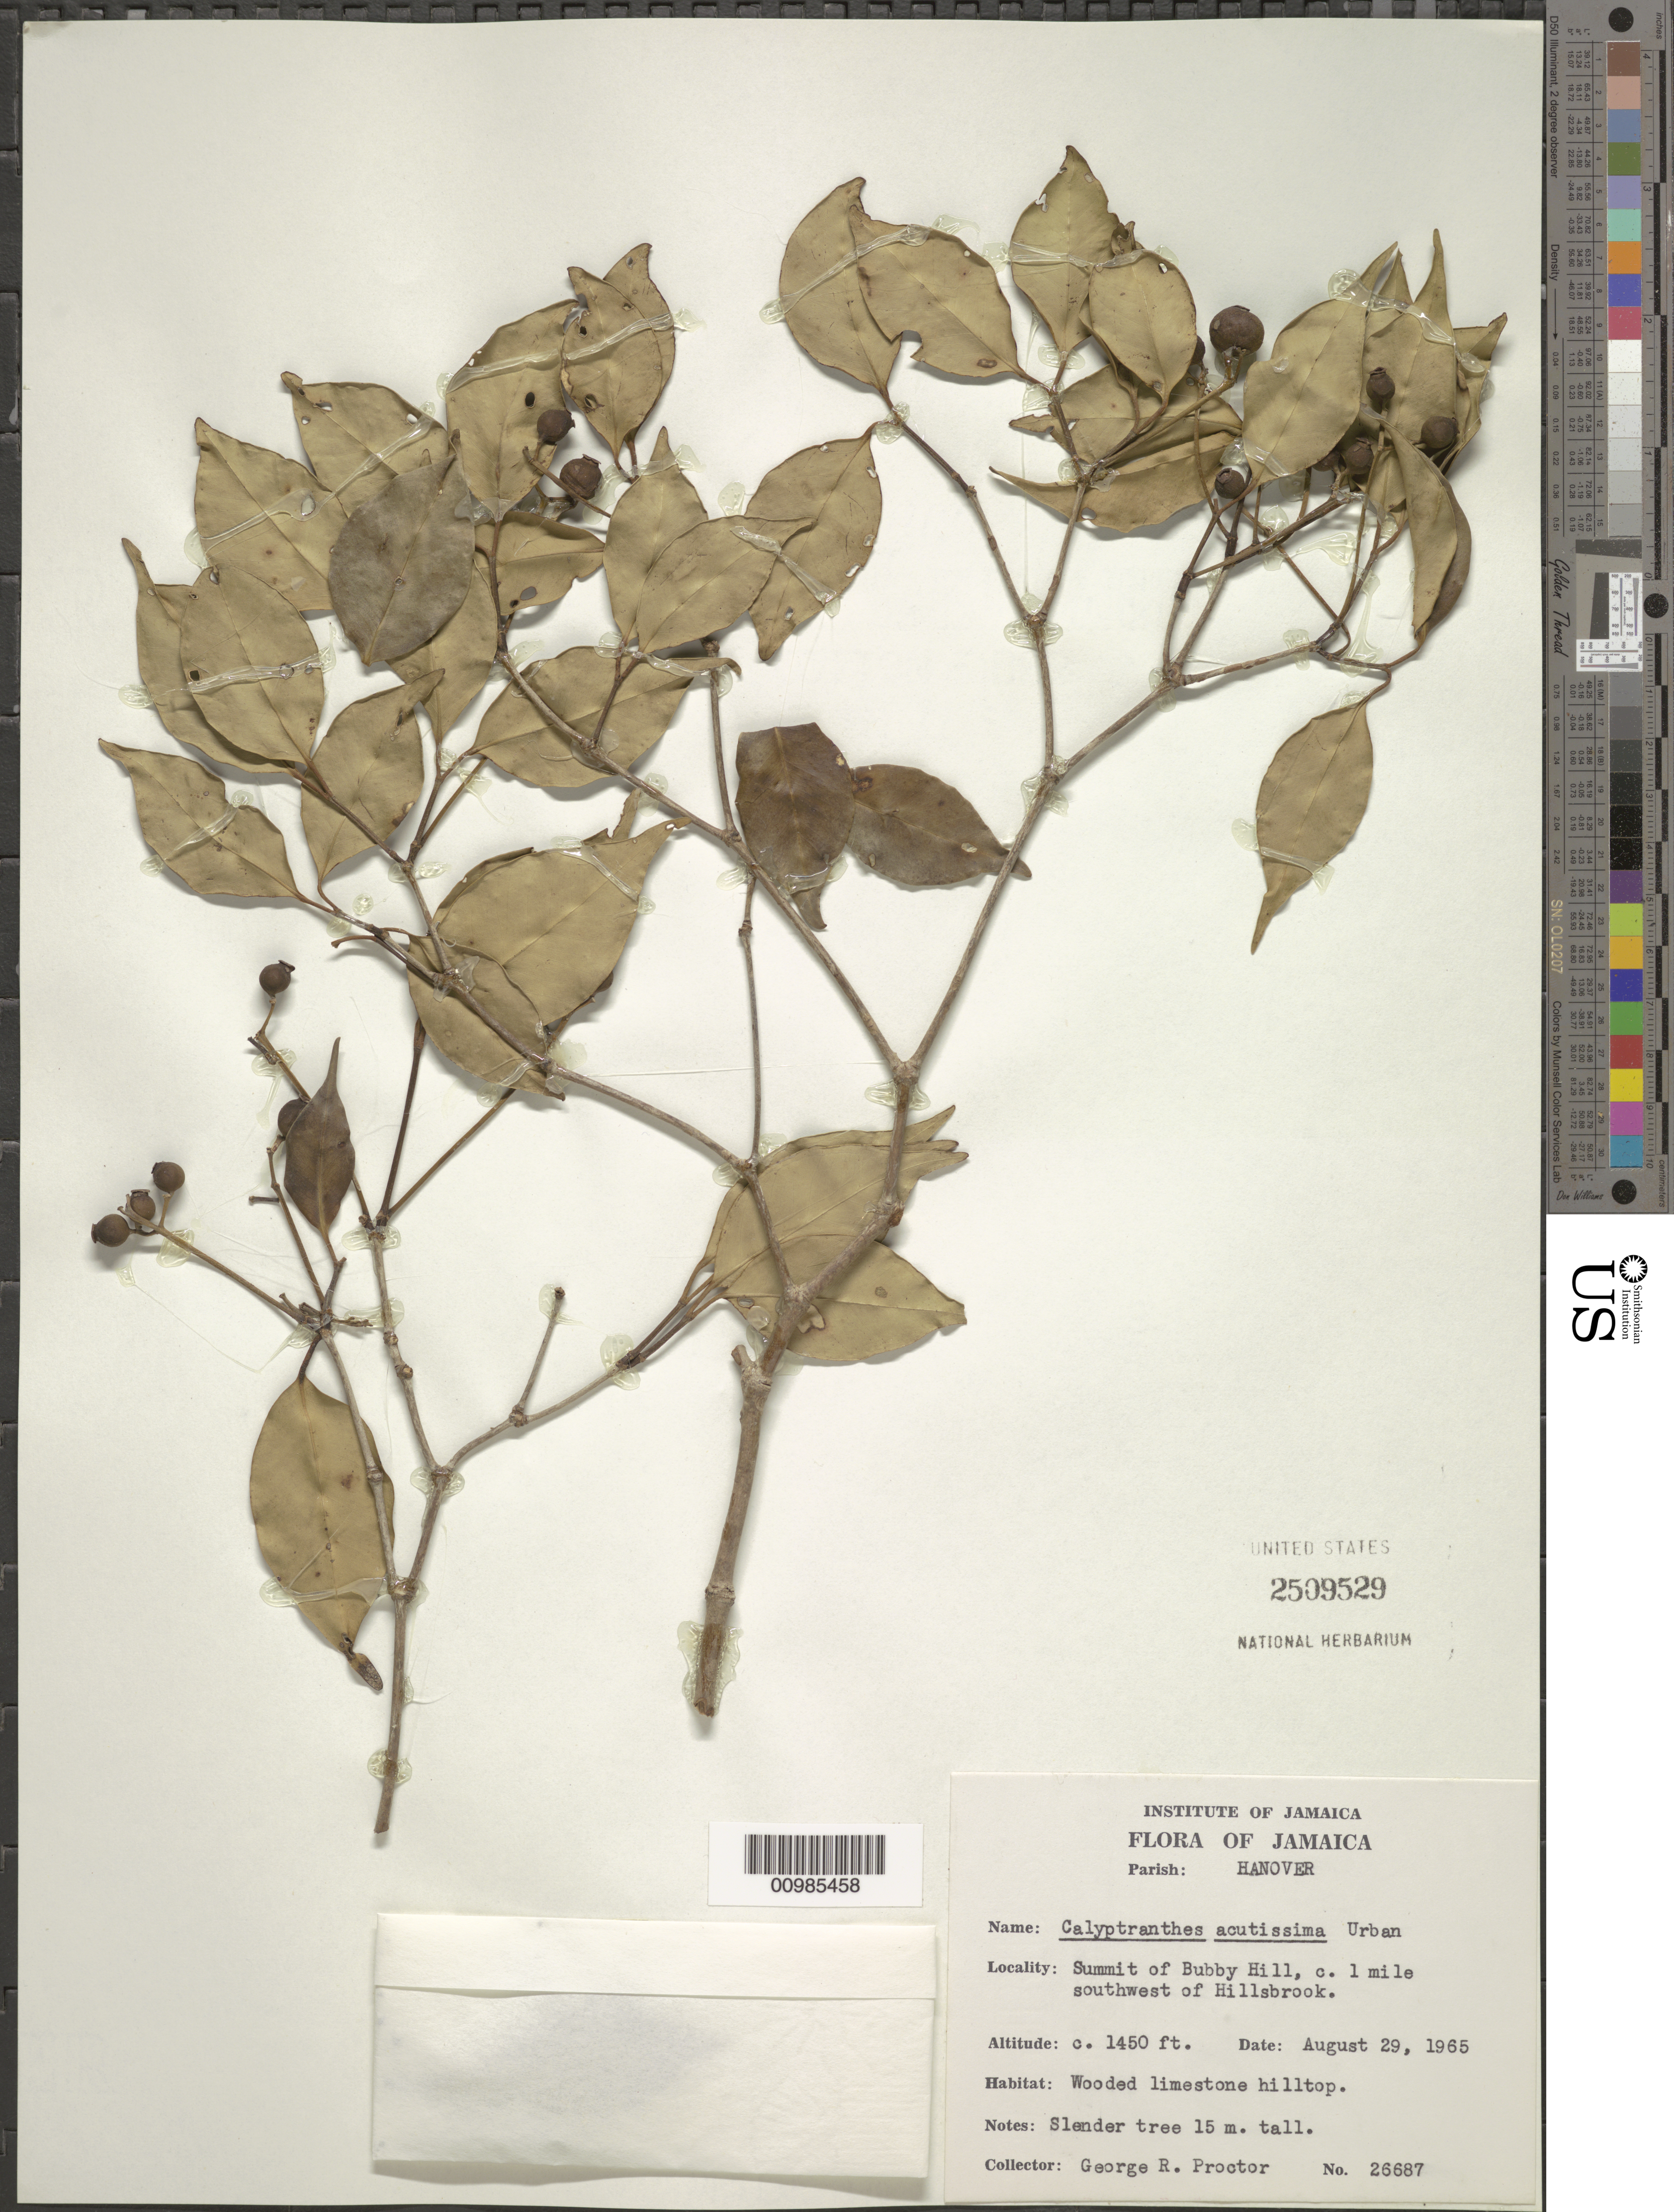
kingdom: Plantae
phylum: Tracheophyta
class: Magnoliopsida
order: Myrtales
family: Myrtaceae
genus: Myrcia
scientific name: Myrcia acutissima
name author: (Urb.) K. Campbell & K. Samra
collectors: G. R. Proctor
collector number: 26687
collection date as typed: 29 Aug 1965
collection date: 1965-08-29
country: Jamaica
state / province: Hanover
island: Jamaica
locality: Summit of Bubbly Hill, ca. 1 mile SW of Hillsbrook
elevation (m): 445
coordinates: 0 N, 0 E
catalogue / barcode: US 2509529